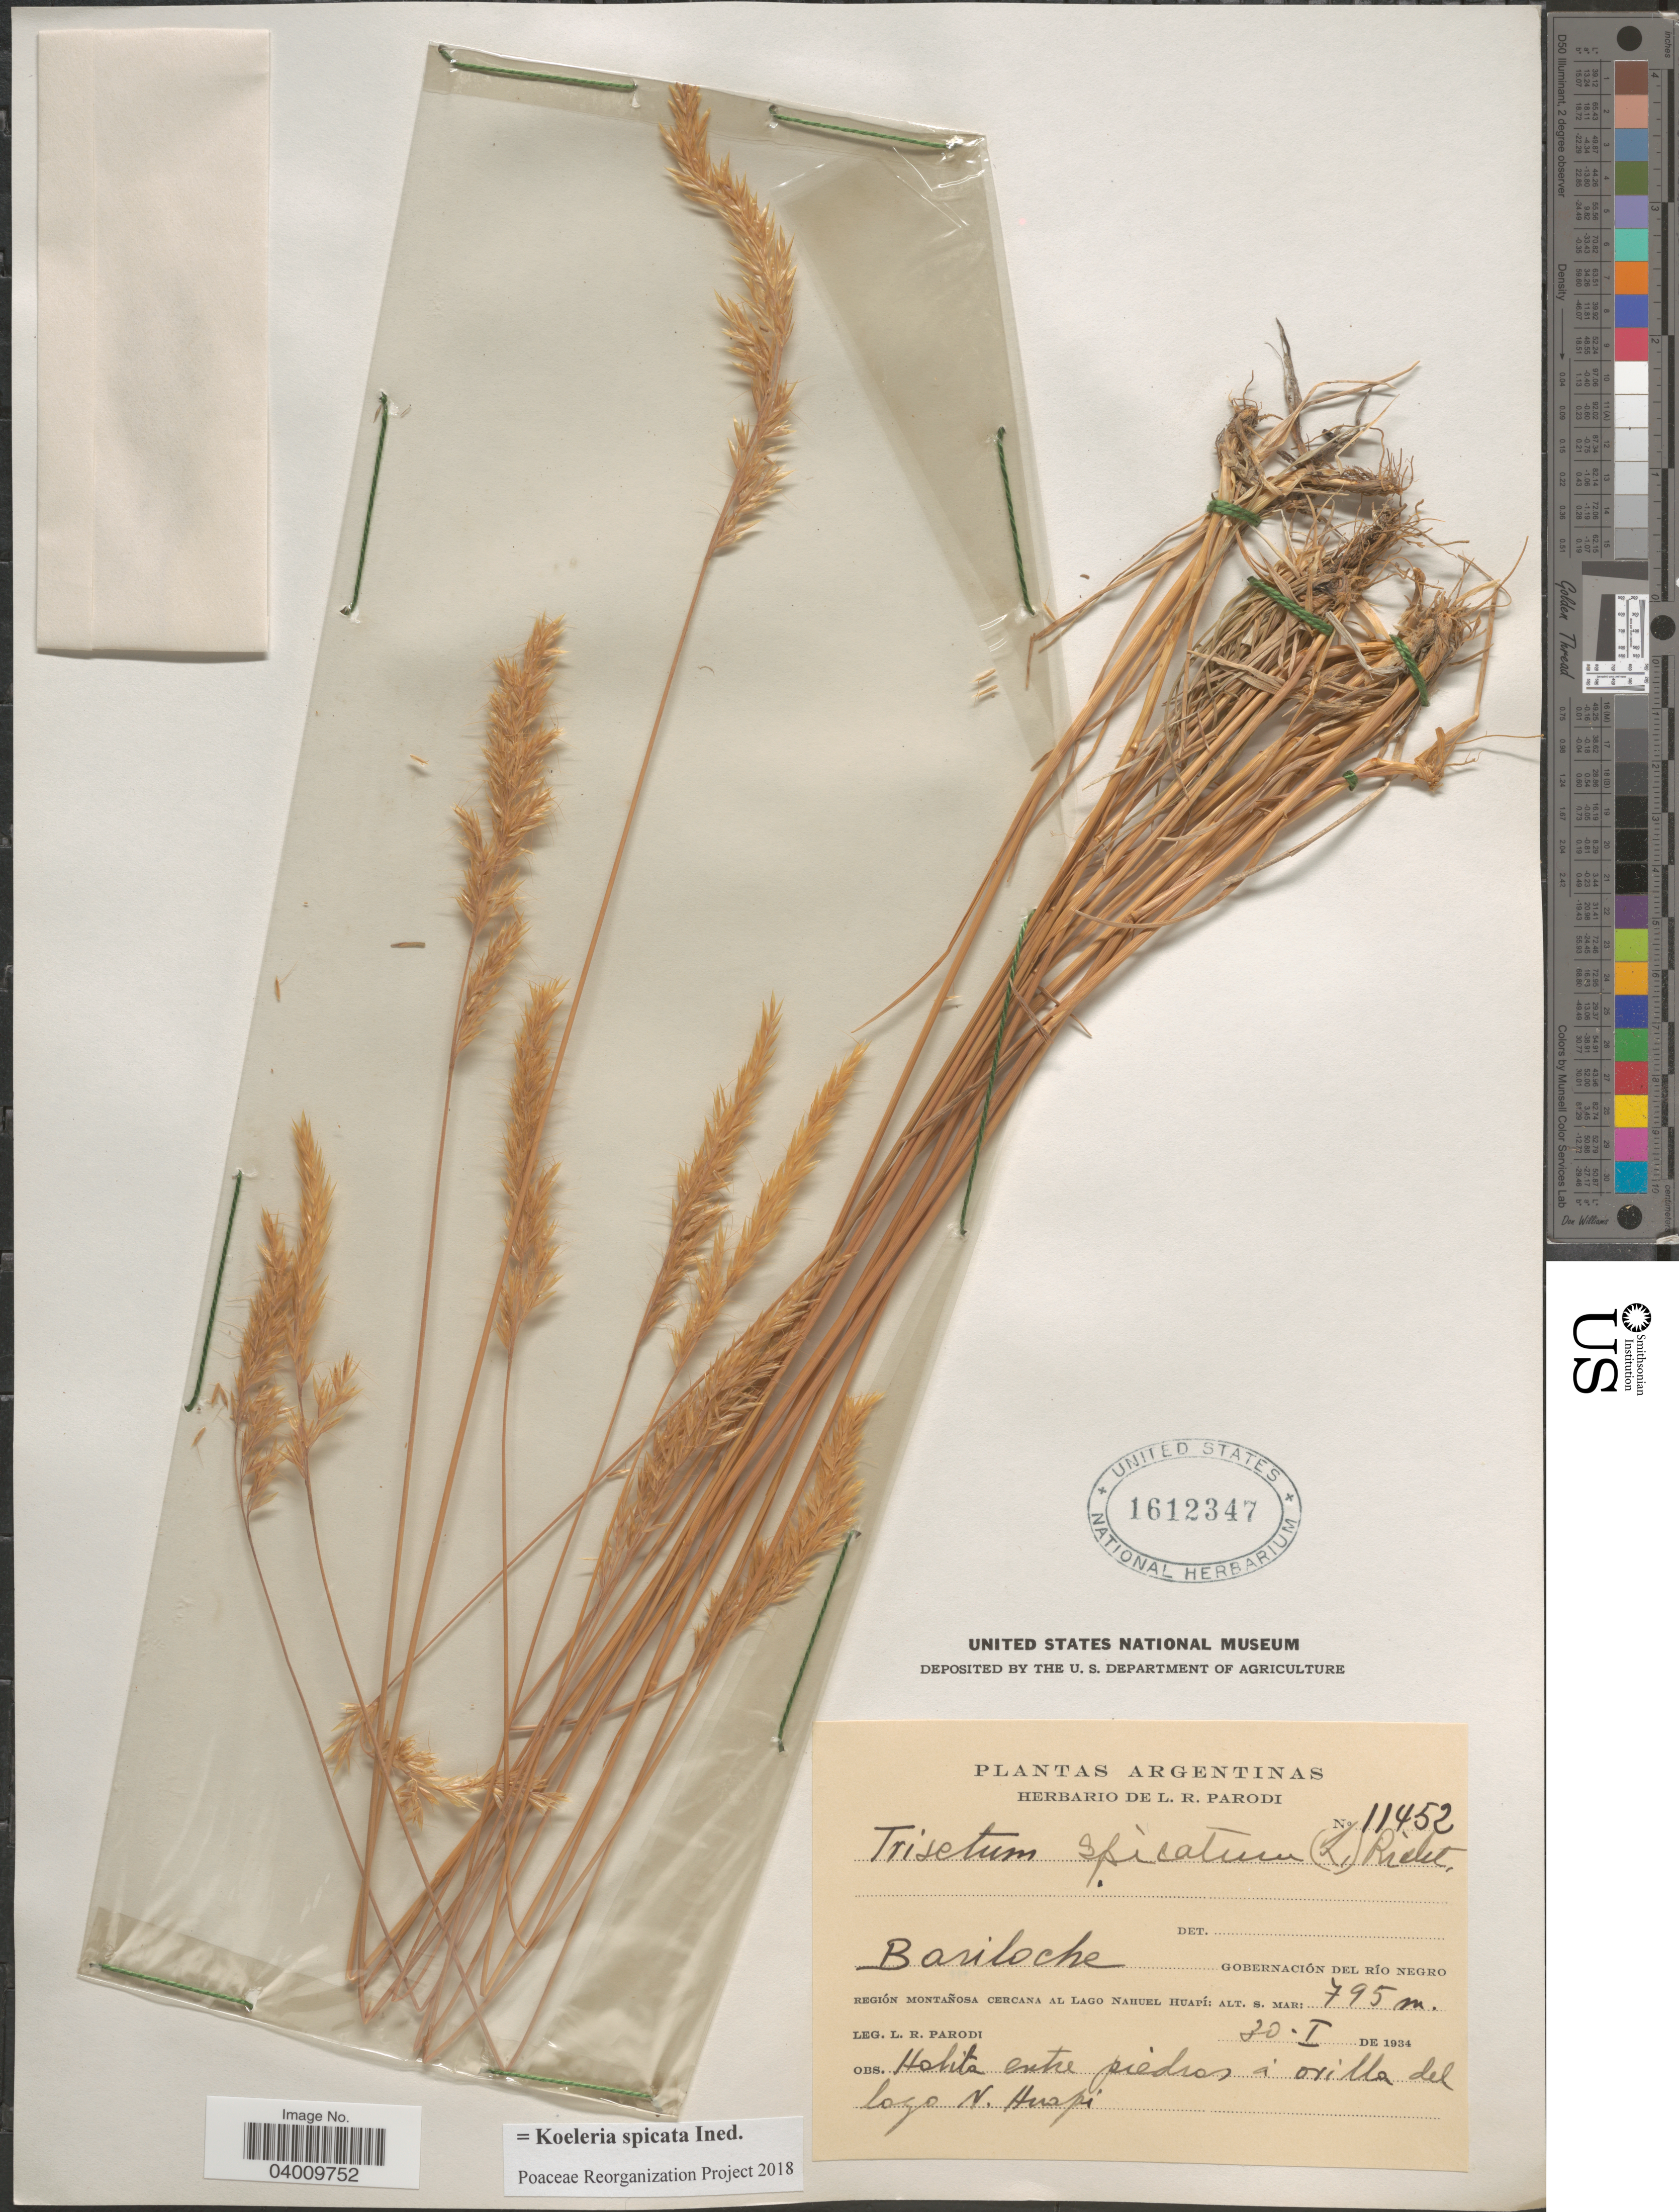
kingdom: Plantae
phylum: Tracheophyta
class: Liliopsida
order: Poales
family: Poaceae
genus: Koeleria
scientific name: Koeleria spicata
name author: (L.) Barberá et al.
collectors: L. R. Parodi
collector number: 11452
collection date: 1934-01-30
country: Argentina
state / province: Rio Negro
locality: Bariloche Gobernación del Río Negro. Región Montañosa cercana al Lago Nahuel Huapí. Entre piedras á orilla del lago N. Huapí.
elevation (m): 795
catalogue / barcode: US 1612347